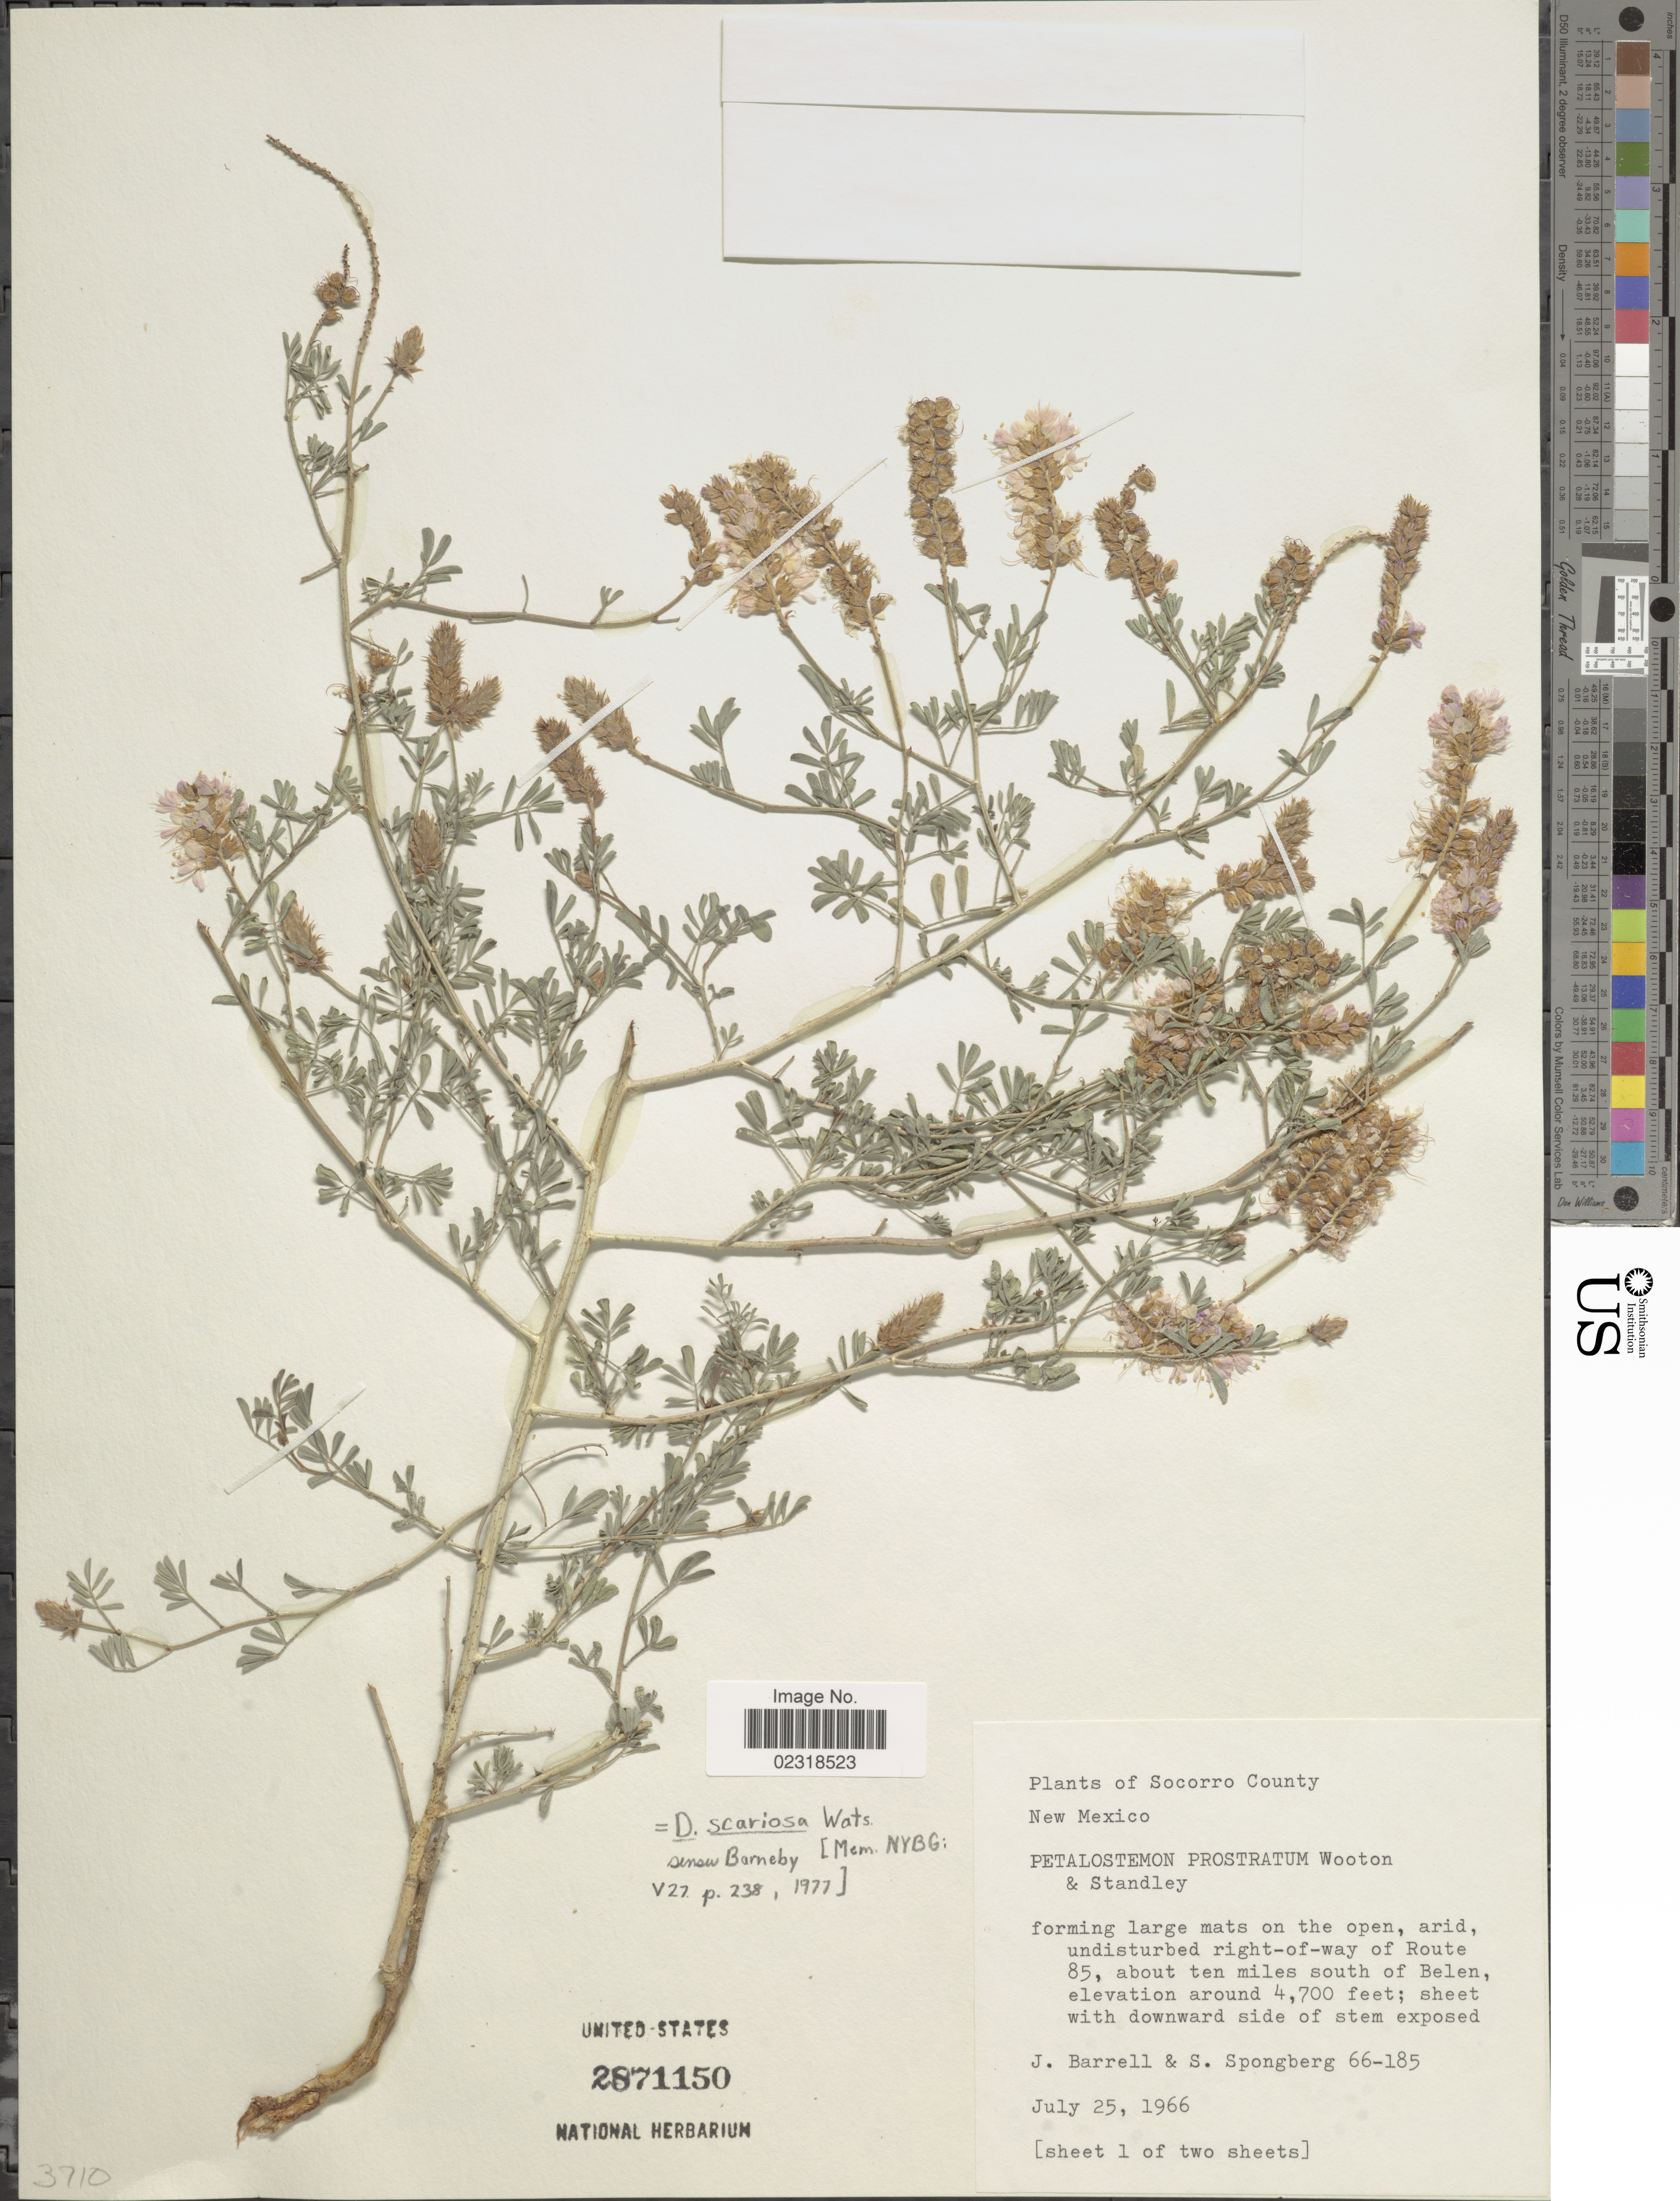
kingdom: Plantae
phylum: Tracheophyta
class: Magnoliopsida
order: Fabales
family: Fabaceae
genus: Dalea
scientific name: Dalea scariosa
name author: S. Watson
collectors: J. Barrell & S. A.Spongberg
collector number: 66-185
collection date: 1966-07-25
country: United States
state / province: New Mexico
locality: Socorro County, Undisturbed right-of-way of Route 85, about ten miles south of Belen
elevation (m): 1433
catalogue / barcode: US 2871150